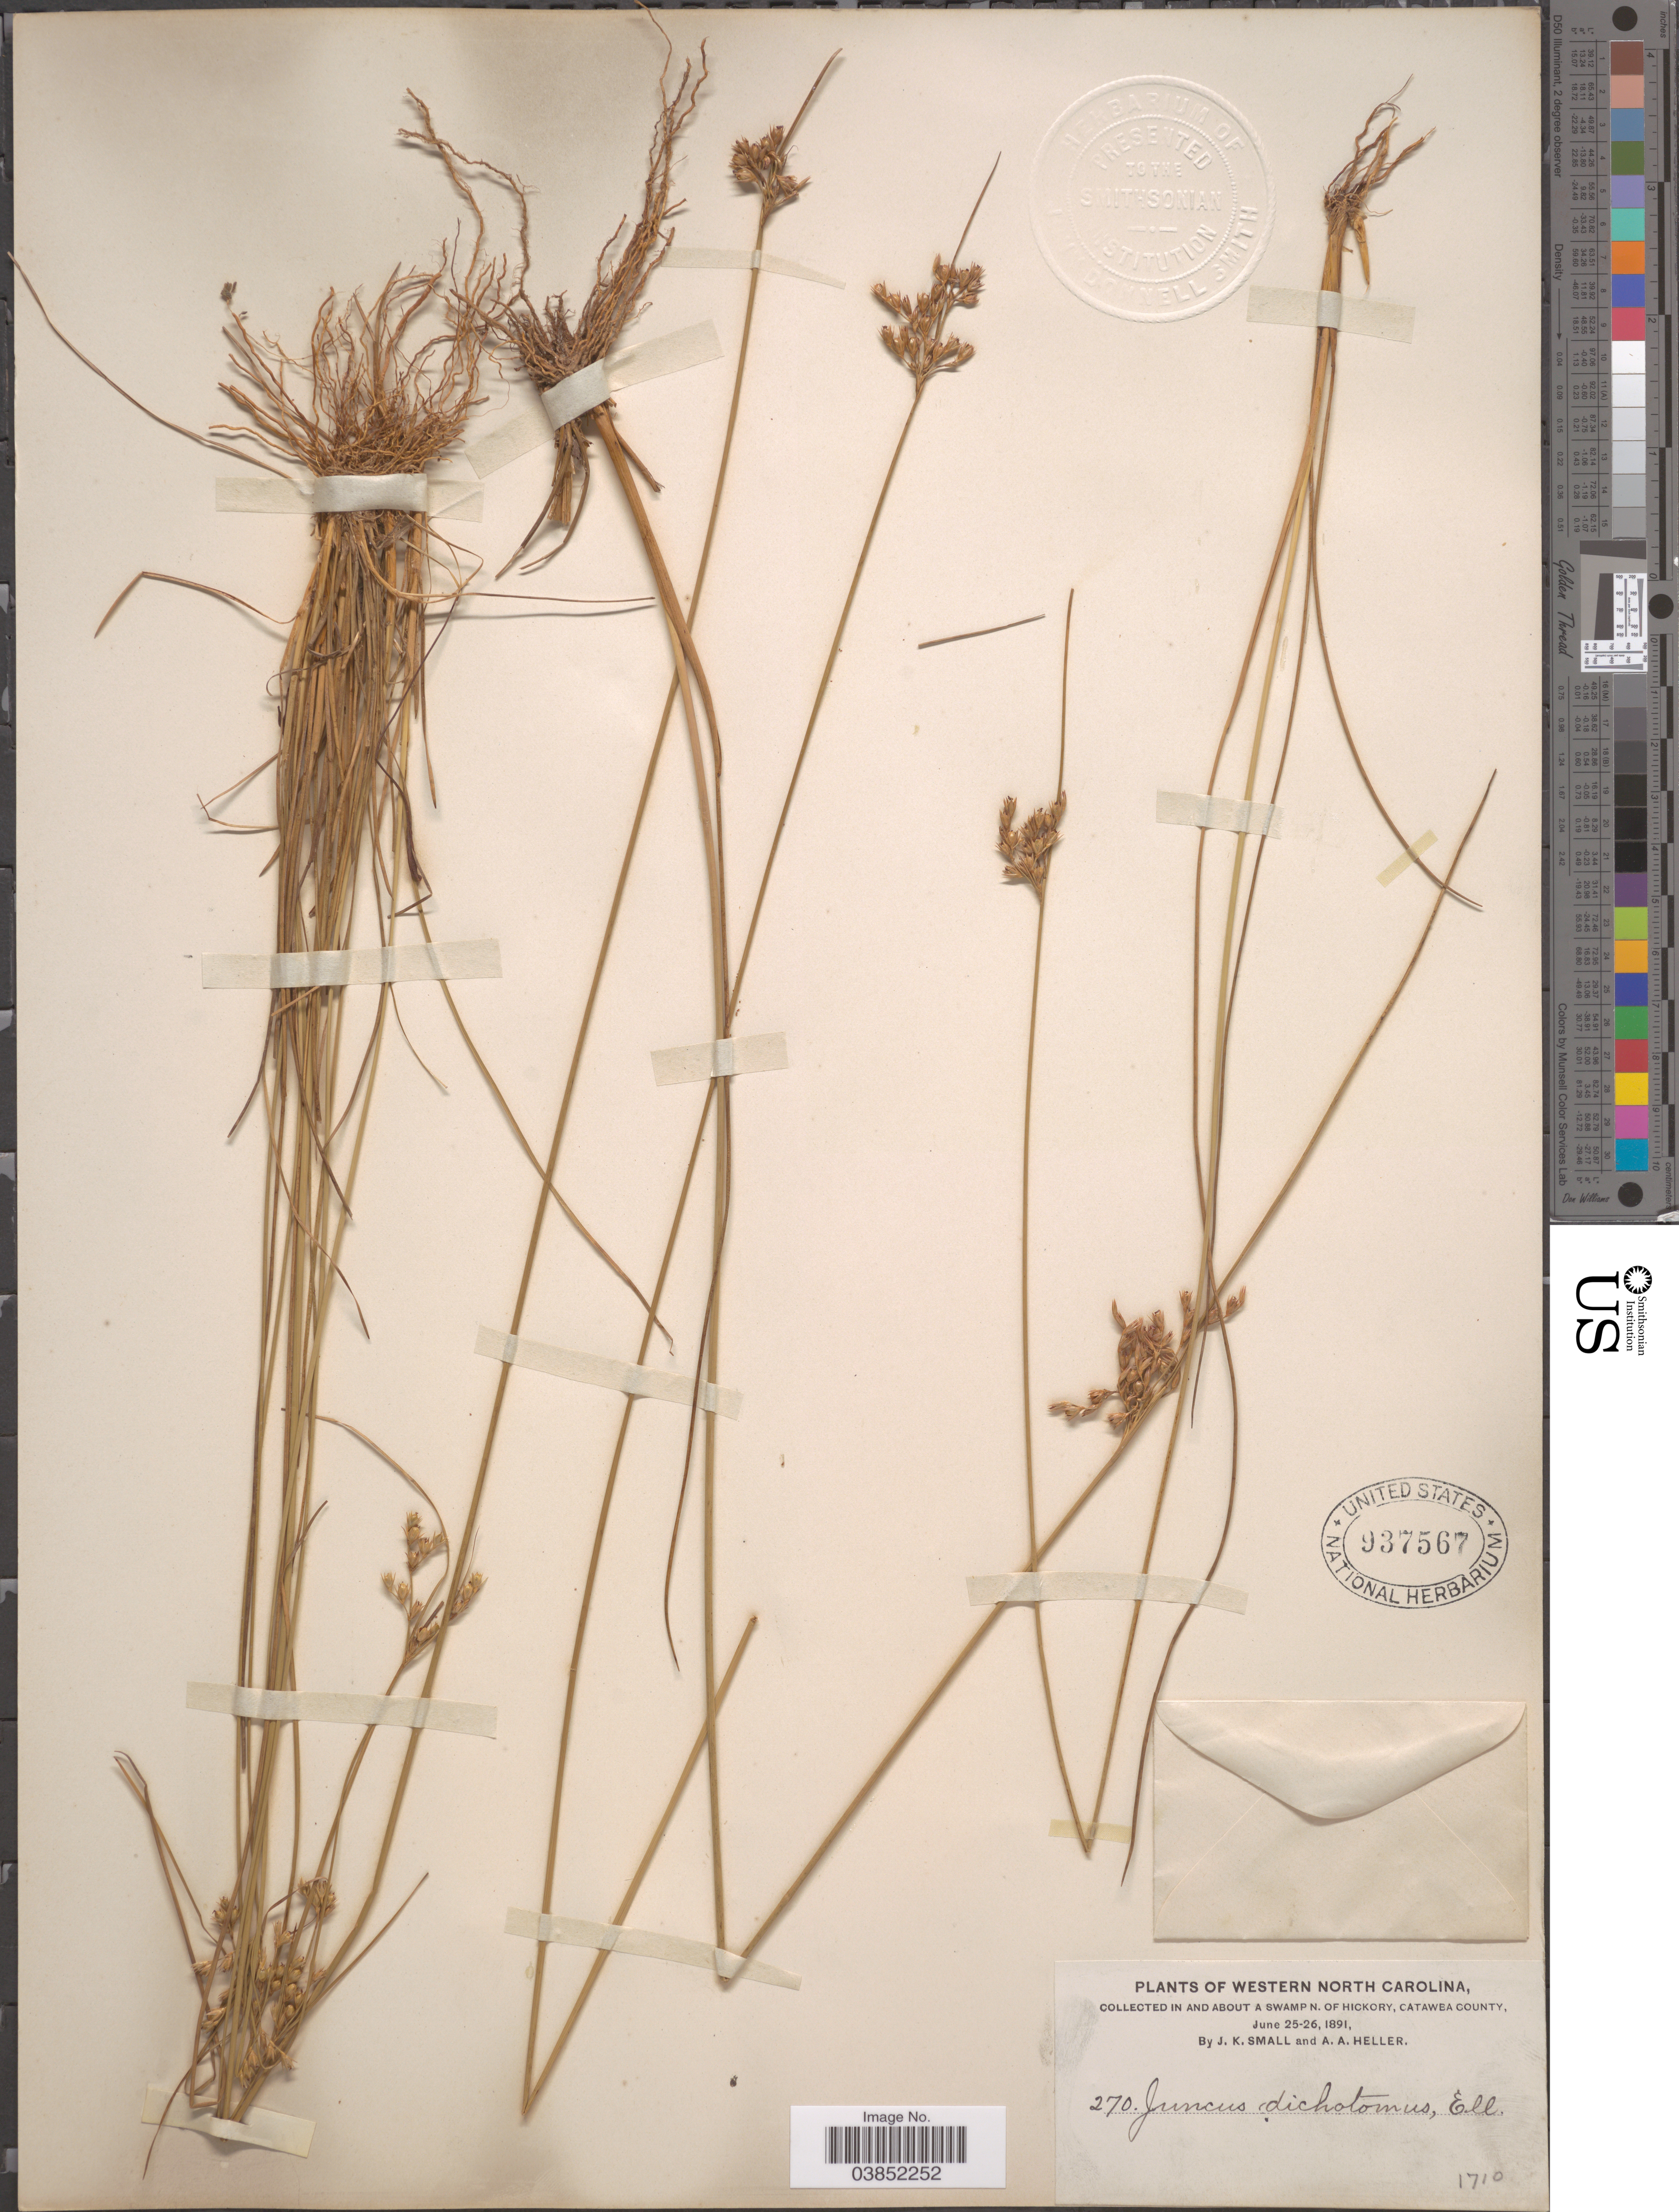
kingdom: Plantae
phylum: Tracheophyta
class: Liliopsida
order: Poales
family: Juncaceae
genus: Juncus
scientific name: Juncus dichotomus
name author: Elliott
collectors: J. K. Small & A. A. Heller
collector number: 270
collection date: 1891-06-25/1891-06-26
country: United States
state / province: North Carolina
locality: Western North Carolina, in and about a swamp n. of Hickory, Catawba County.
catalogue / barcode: US 937567